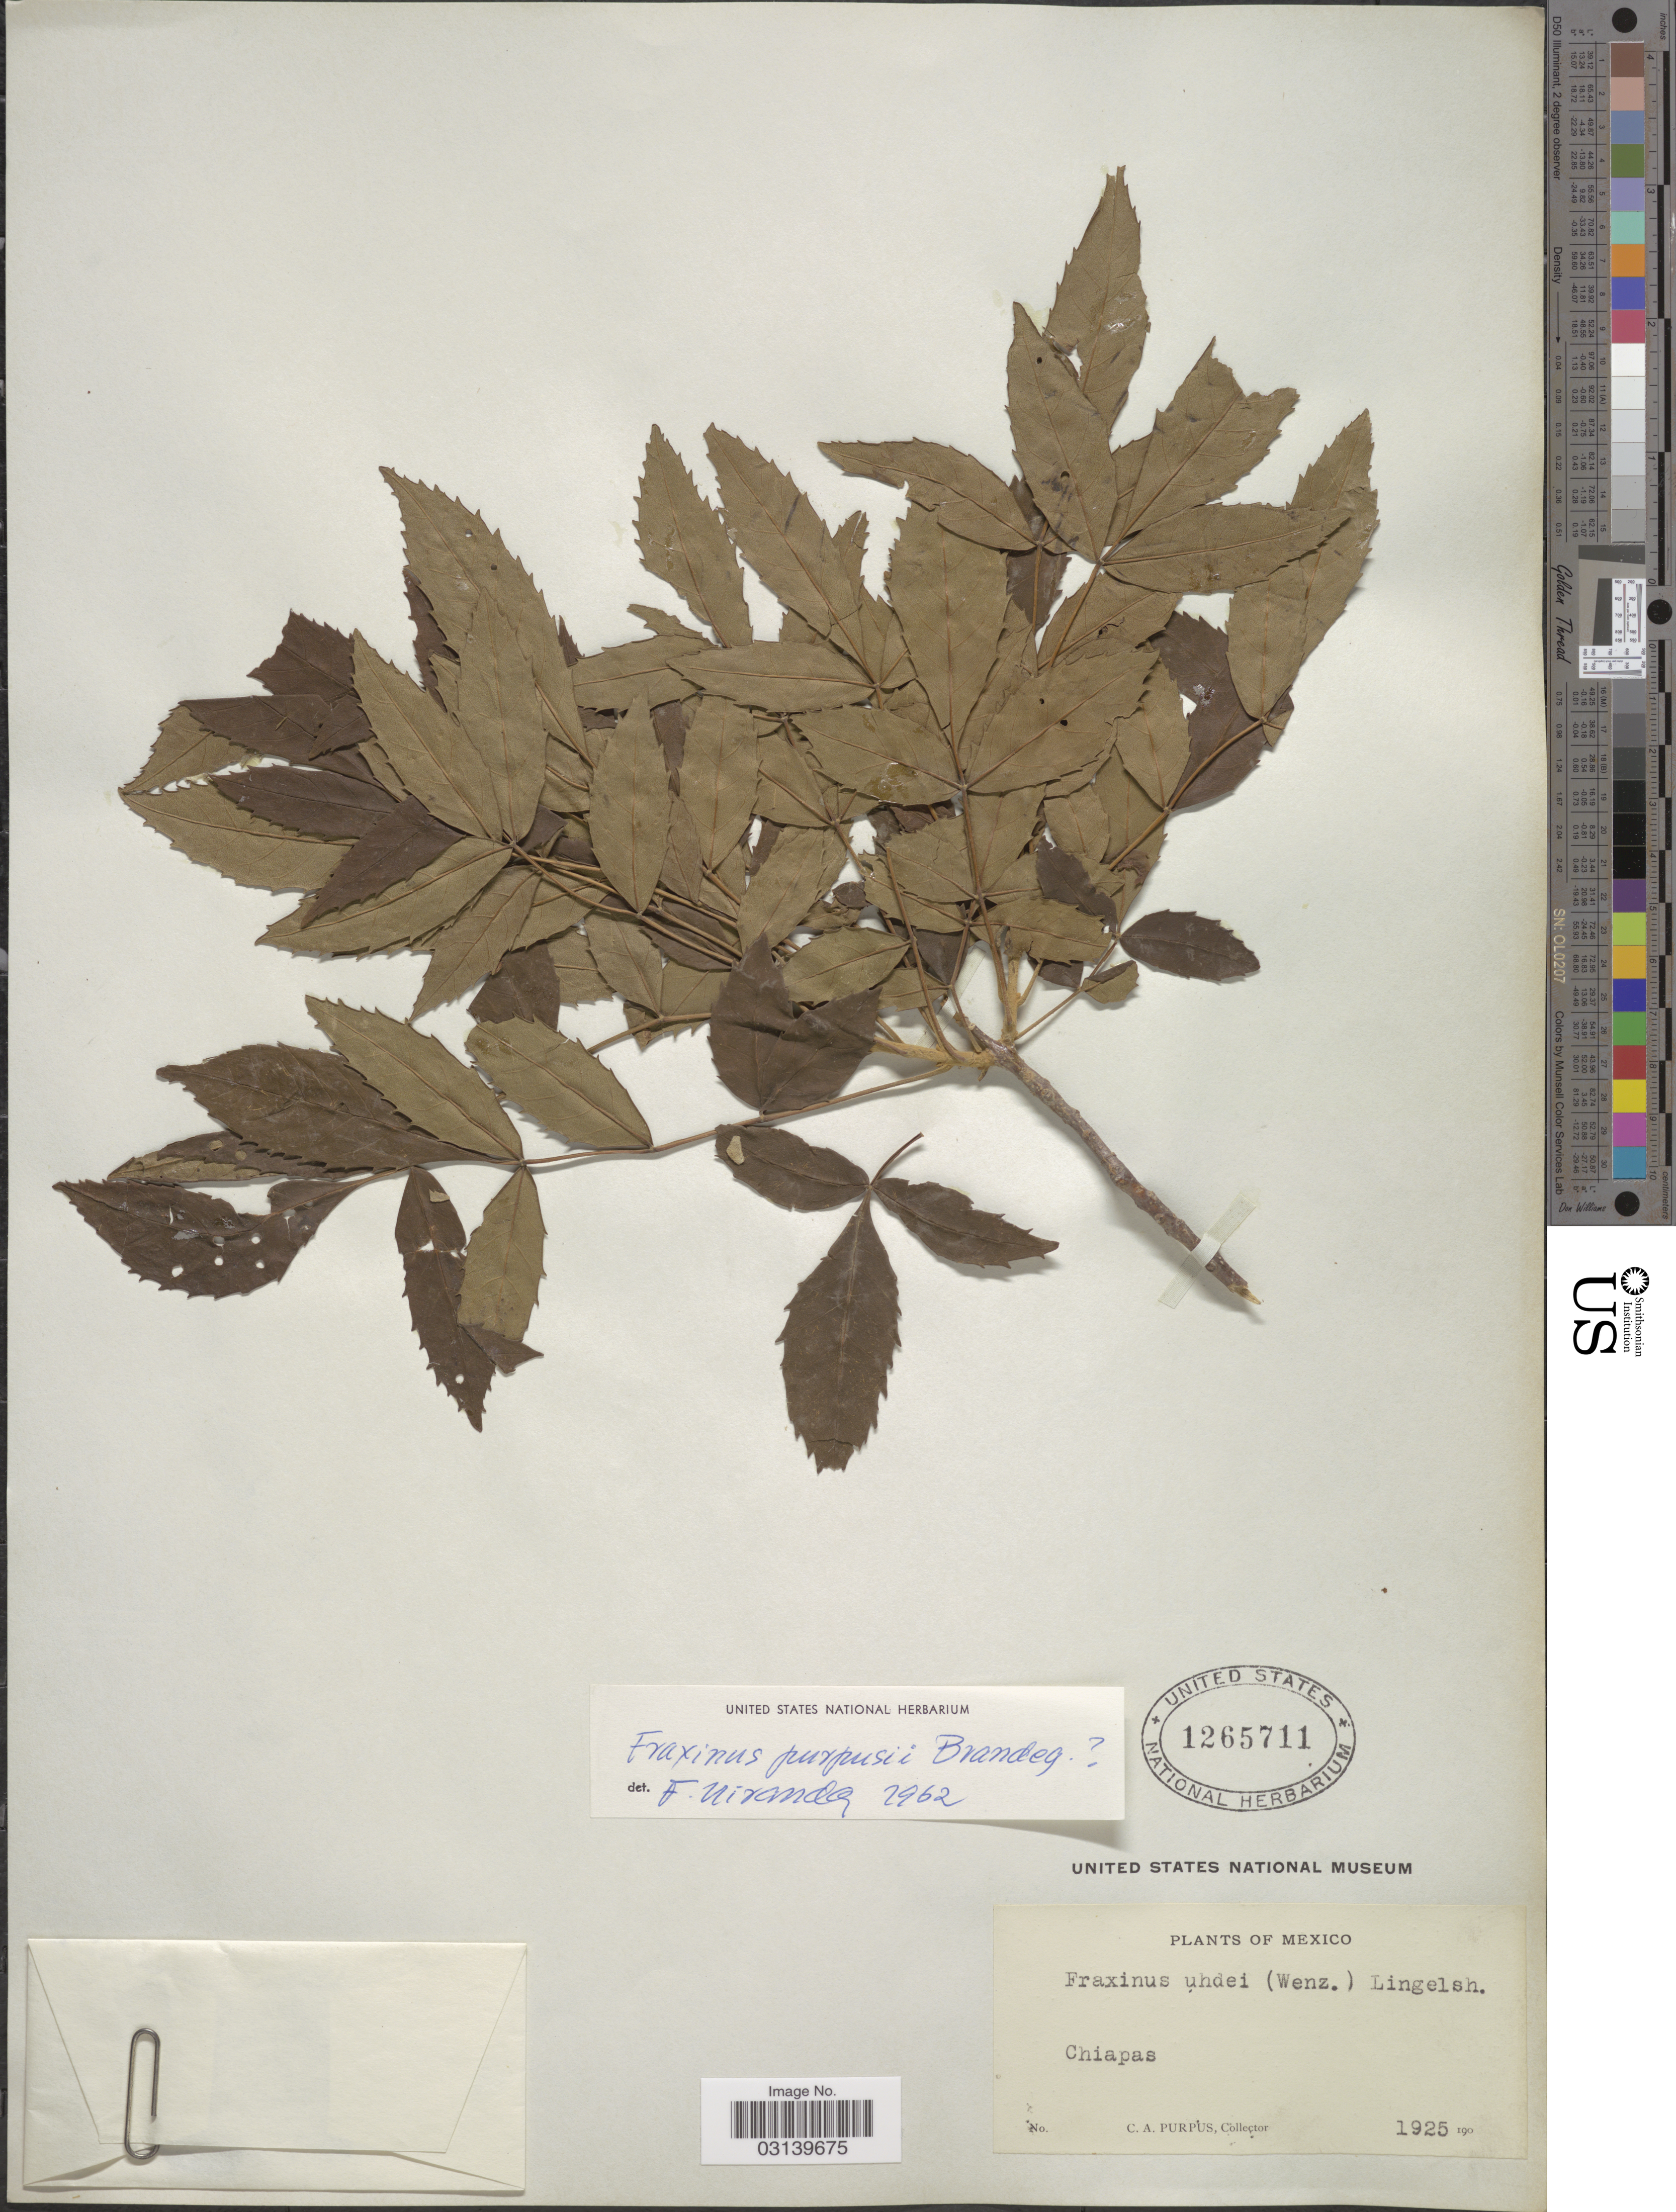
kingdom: Plantae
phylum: Tracheophyta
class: Magnoliopsida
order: Lamiales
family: Oleaceae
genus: Fraxinus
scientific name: Fraxinus purpusii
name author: Brandegee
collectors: C. A. Purpus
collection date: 1925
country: Mexico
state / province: Chiapas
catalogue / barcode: US 1265711